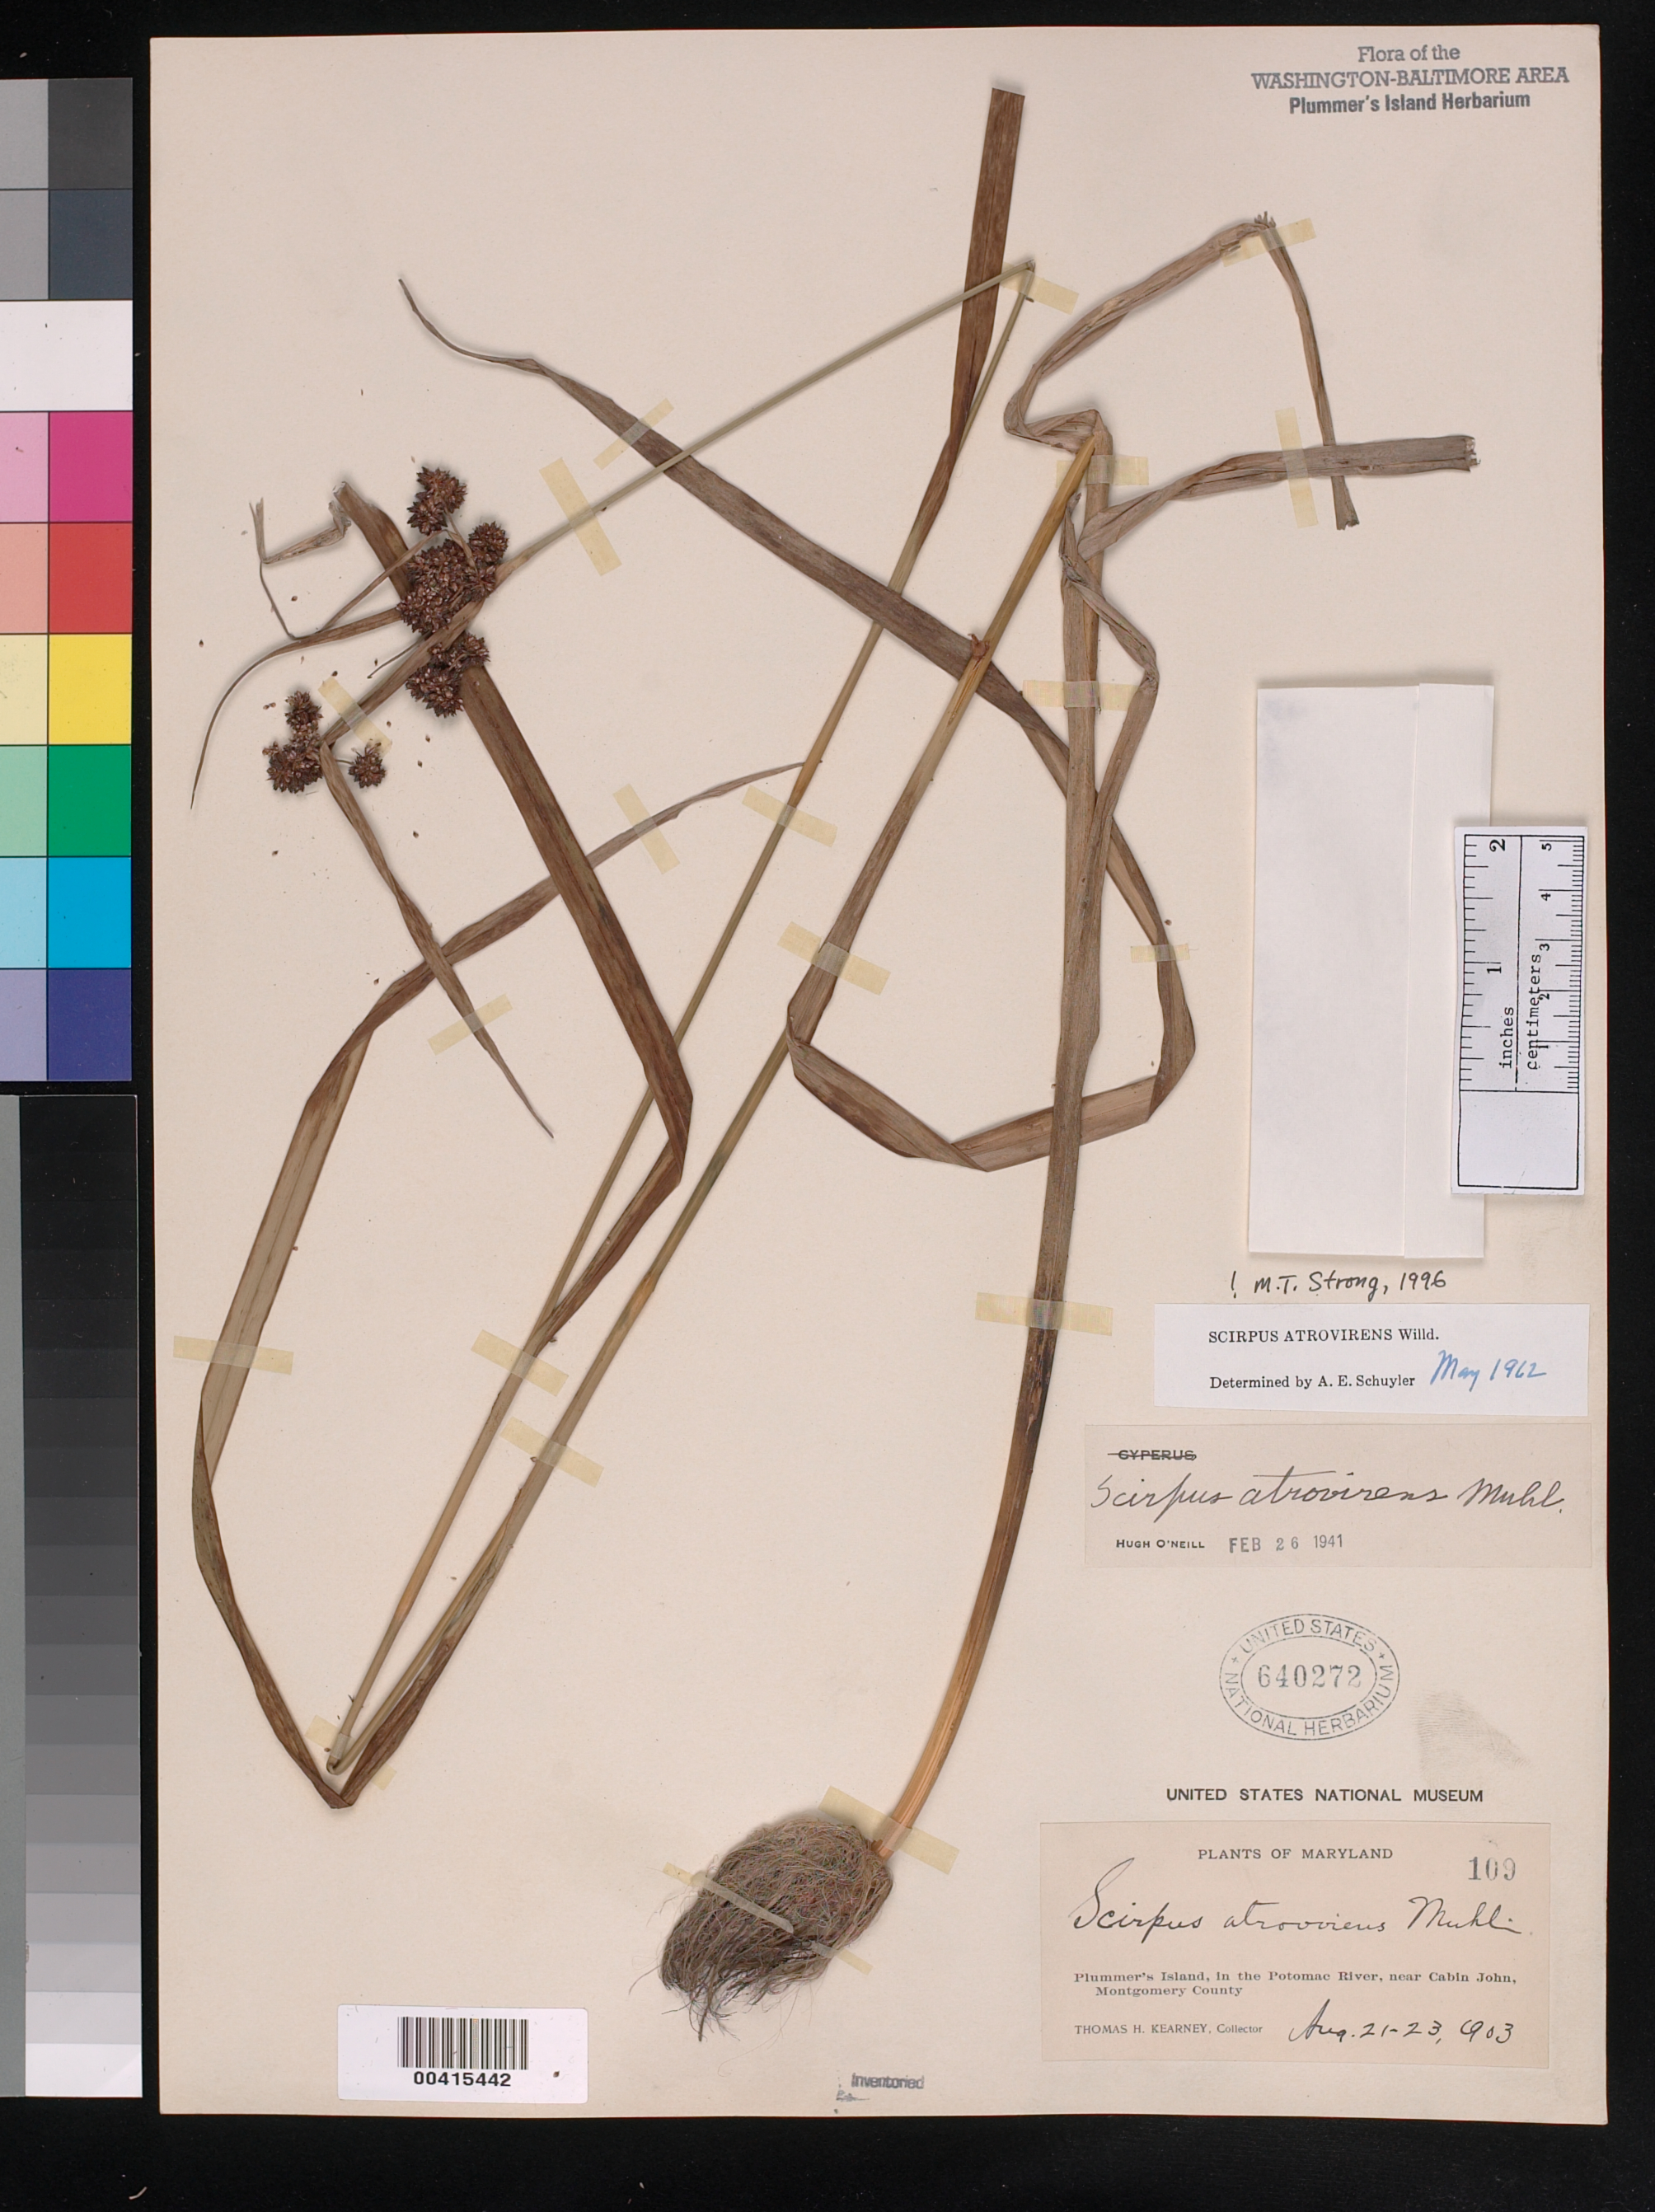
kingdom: Plantae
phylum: Tracheophyta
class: Liliopsida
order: Poales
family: Cyperaceae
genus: Scirpus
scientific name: Scirpus atrovirens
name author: Willd.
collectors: T. H. Kearney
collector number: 109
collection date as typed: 21 Aug 1903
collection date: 1903-08-21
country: United States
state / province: Maryland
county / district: Montgomery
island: Plummers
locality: Plummer's Island C. & O. Canal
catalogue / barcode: US 640272